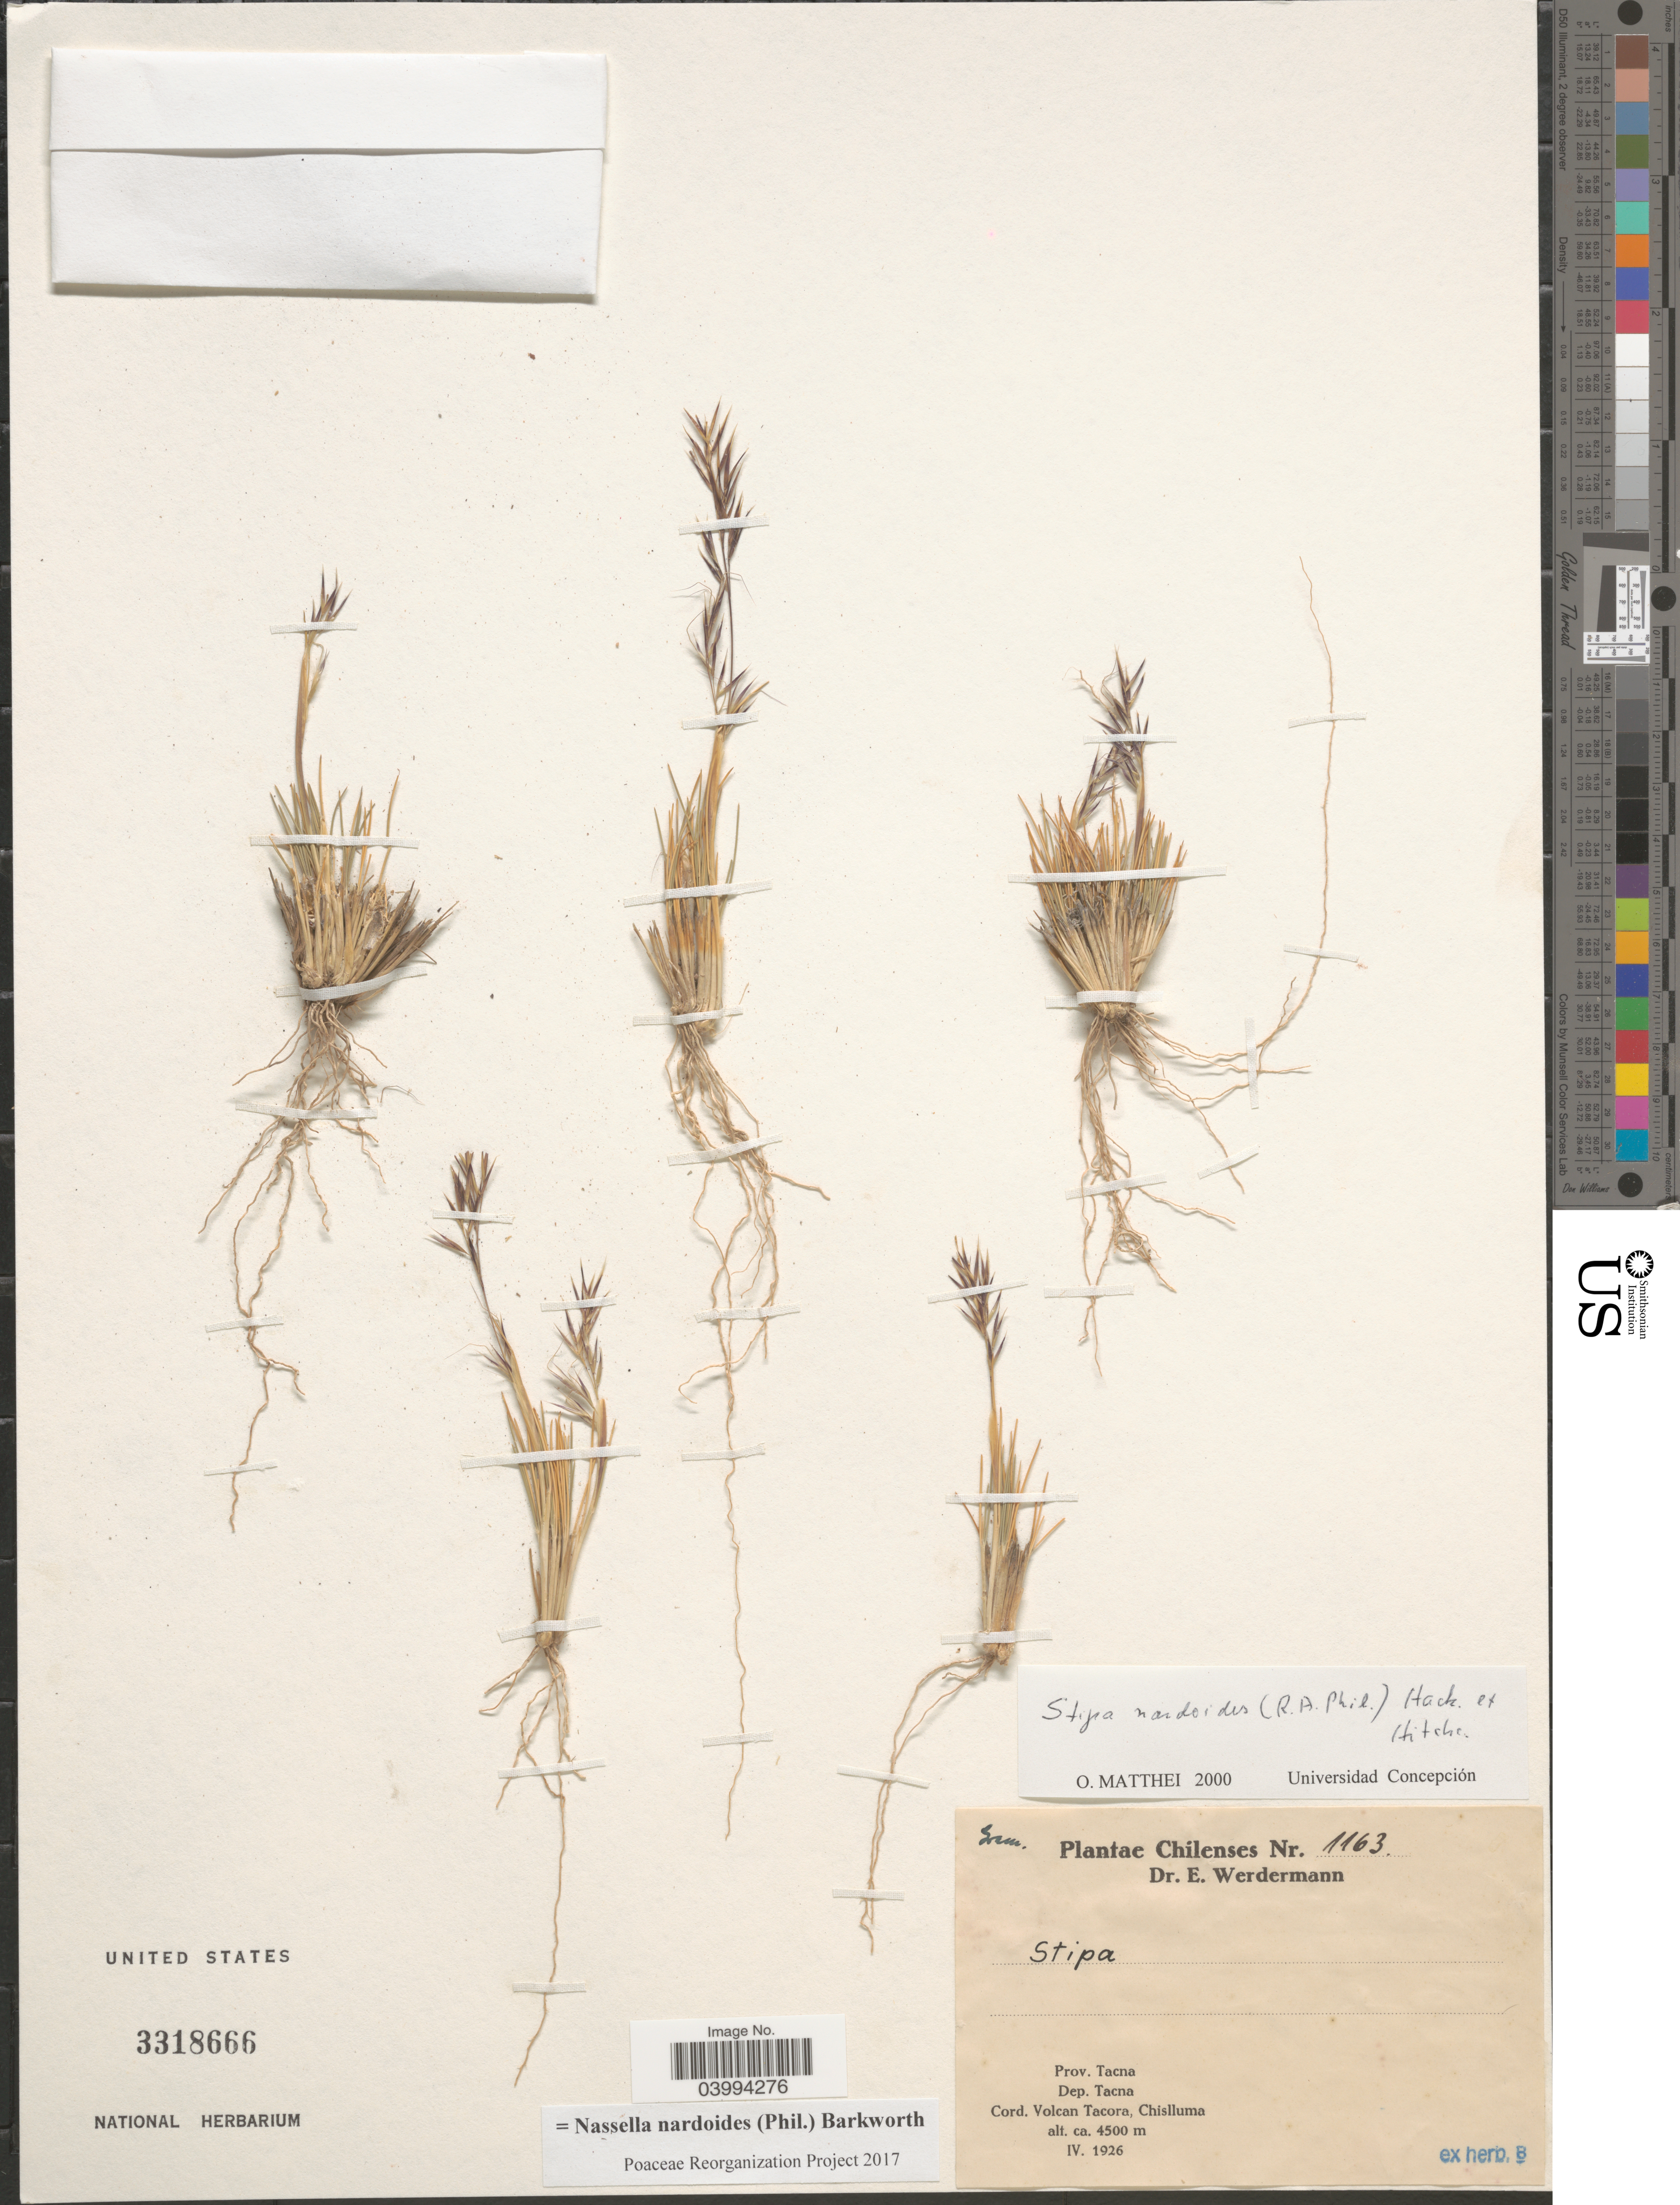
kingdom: Plantae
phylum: Tracheophyta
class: Liliopsida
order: Poales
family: Poaceae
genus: Nassella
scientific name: Nassella nardoides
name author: (Phil.) Barkworth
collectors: E. Werdermann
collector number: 1163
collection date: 1926-04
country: Chile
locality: Prov. Tacna. Dep. Tacna. Cord. Volcan Tacora, Chislluma.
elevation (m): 4500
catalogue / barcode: US 3318666